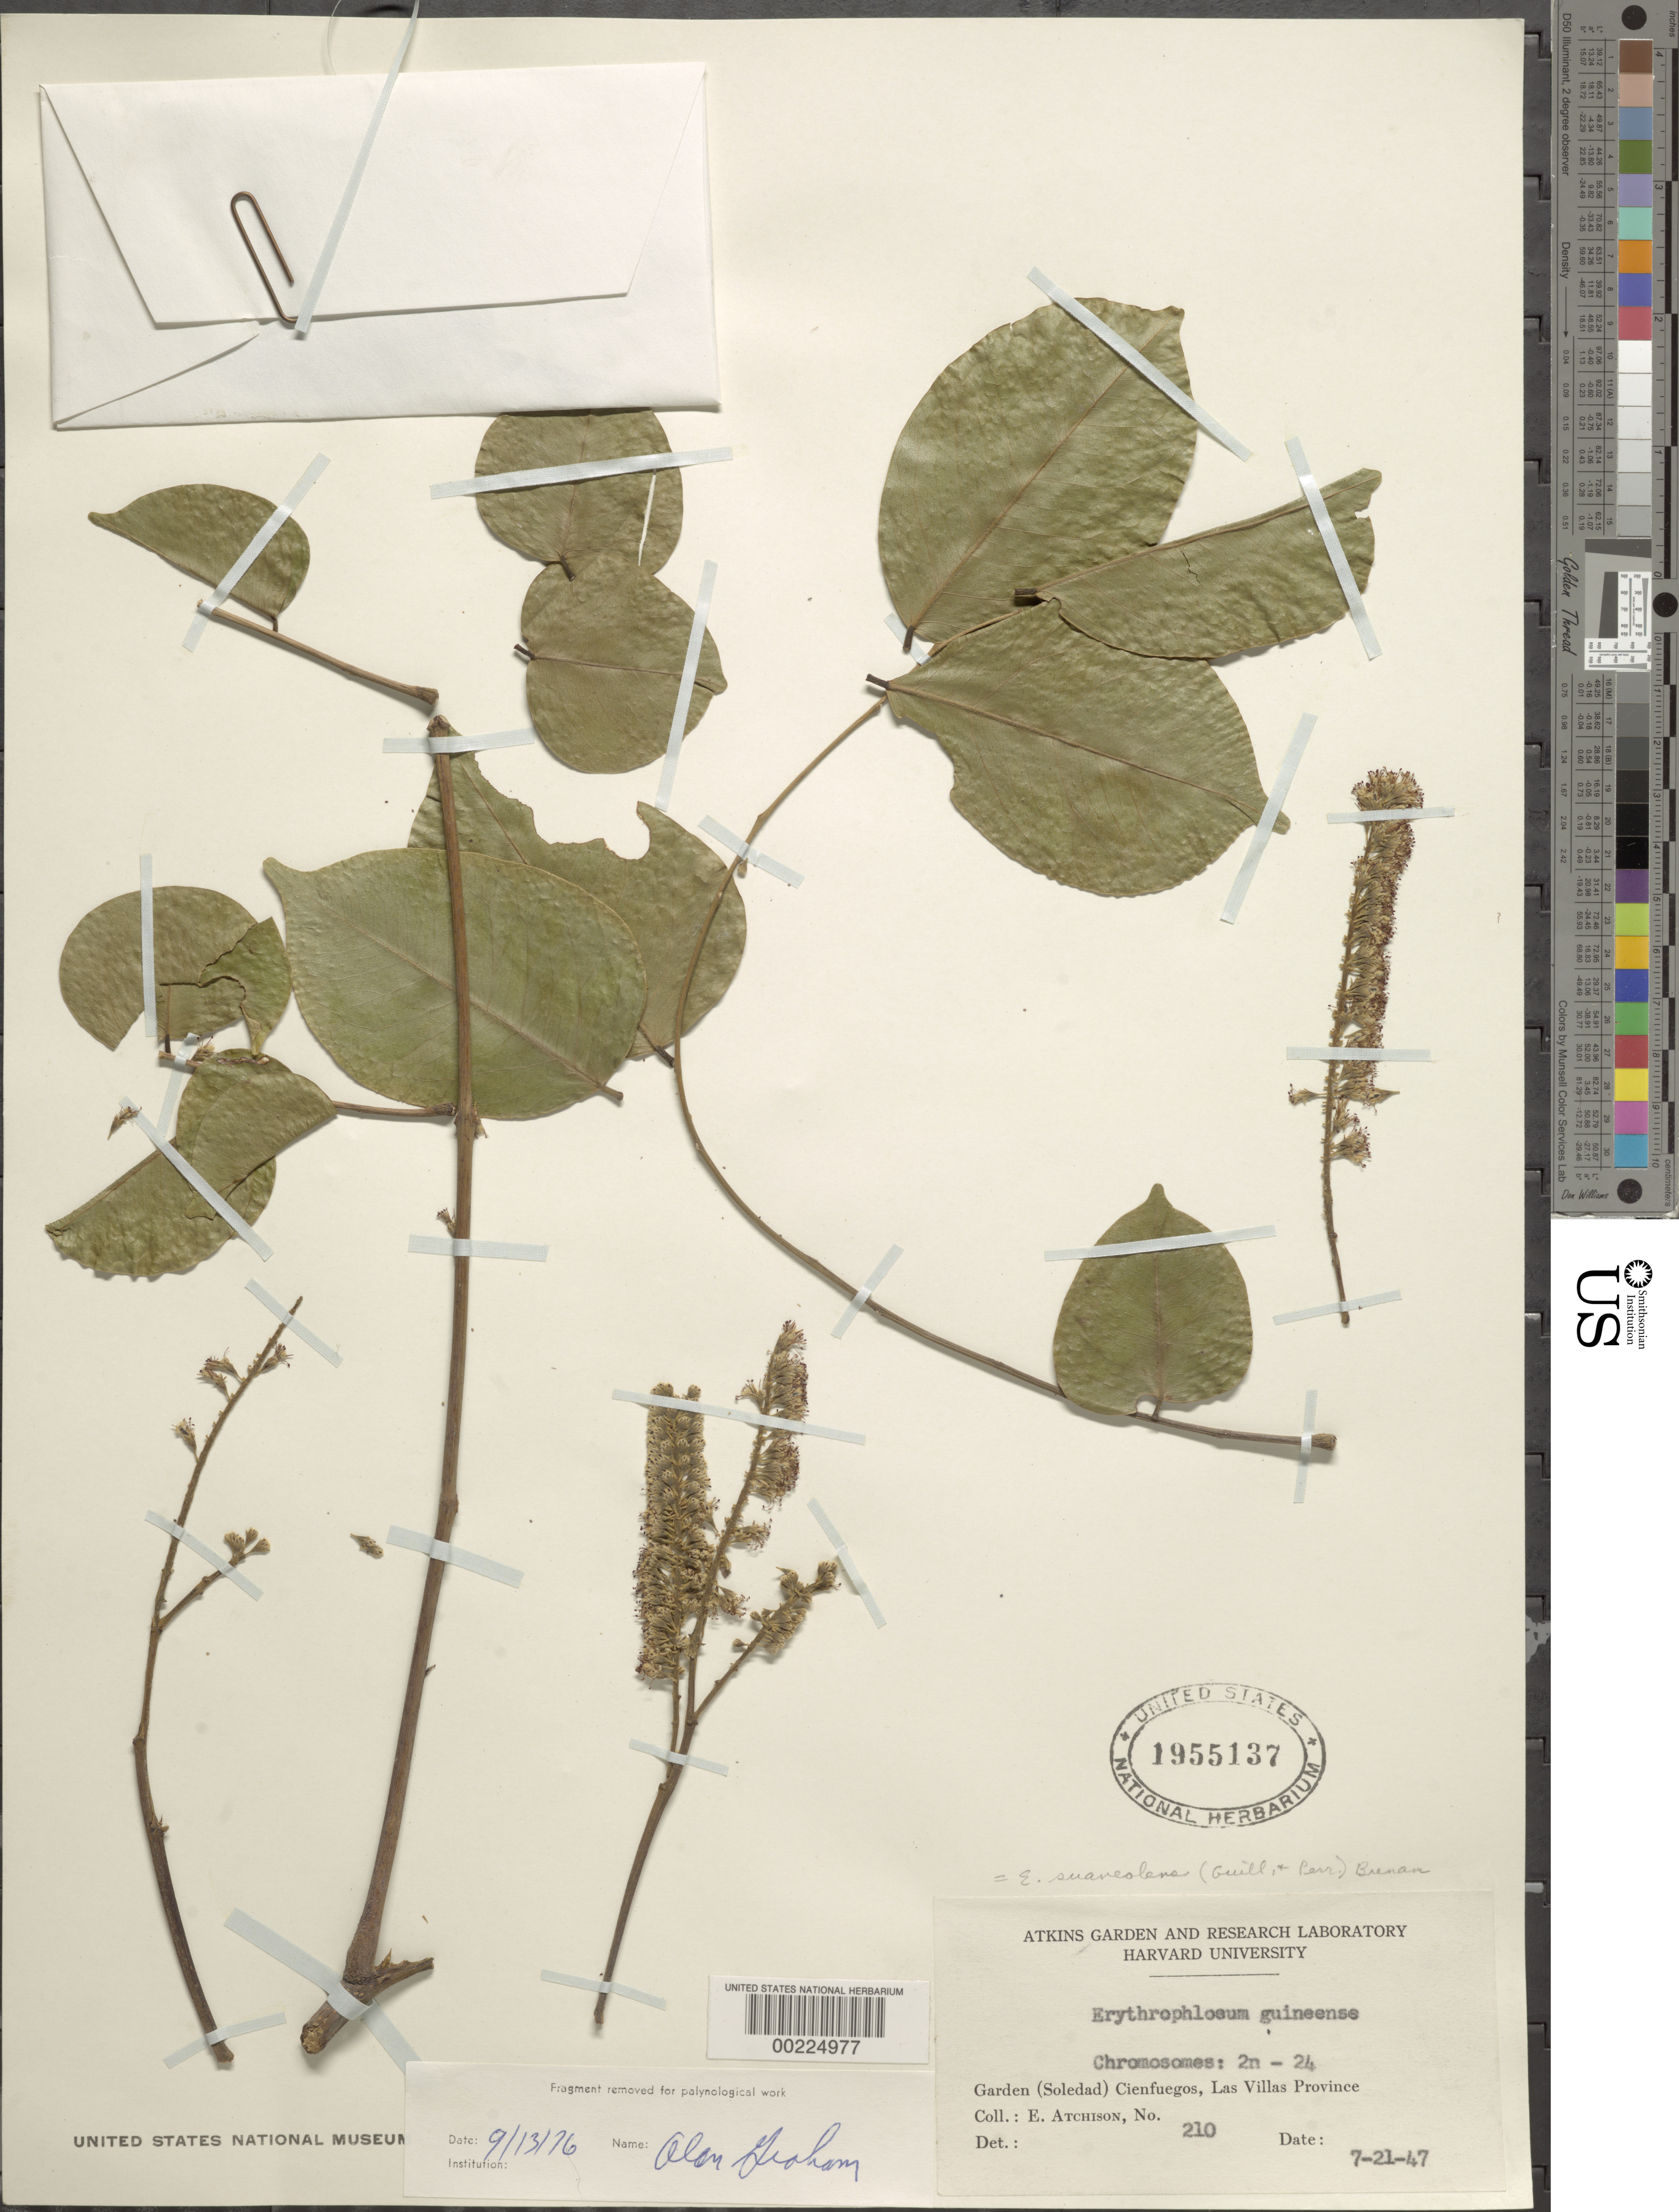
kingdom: Plantae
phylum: Tracheophyta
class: Magnoliopsida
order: Fabales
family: Fabaceae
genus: Erythrophleum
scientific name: Erythrophleum suaveolens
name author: (Guillem. & Perrott.) Brenan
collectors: E. Atchison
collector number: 210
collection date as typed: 21 Jul 1947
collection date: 1947-07-21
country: Cuba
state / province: Las Villas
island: Greater Antilles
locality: (Soledad) Cienfuegos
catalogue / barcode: US 1955137